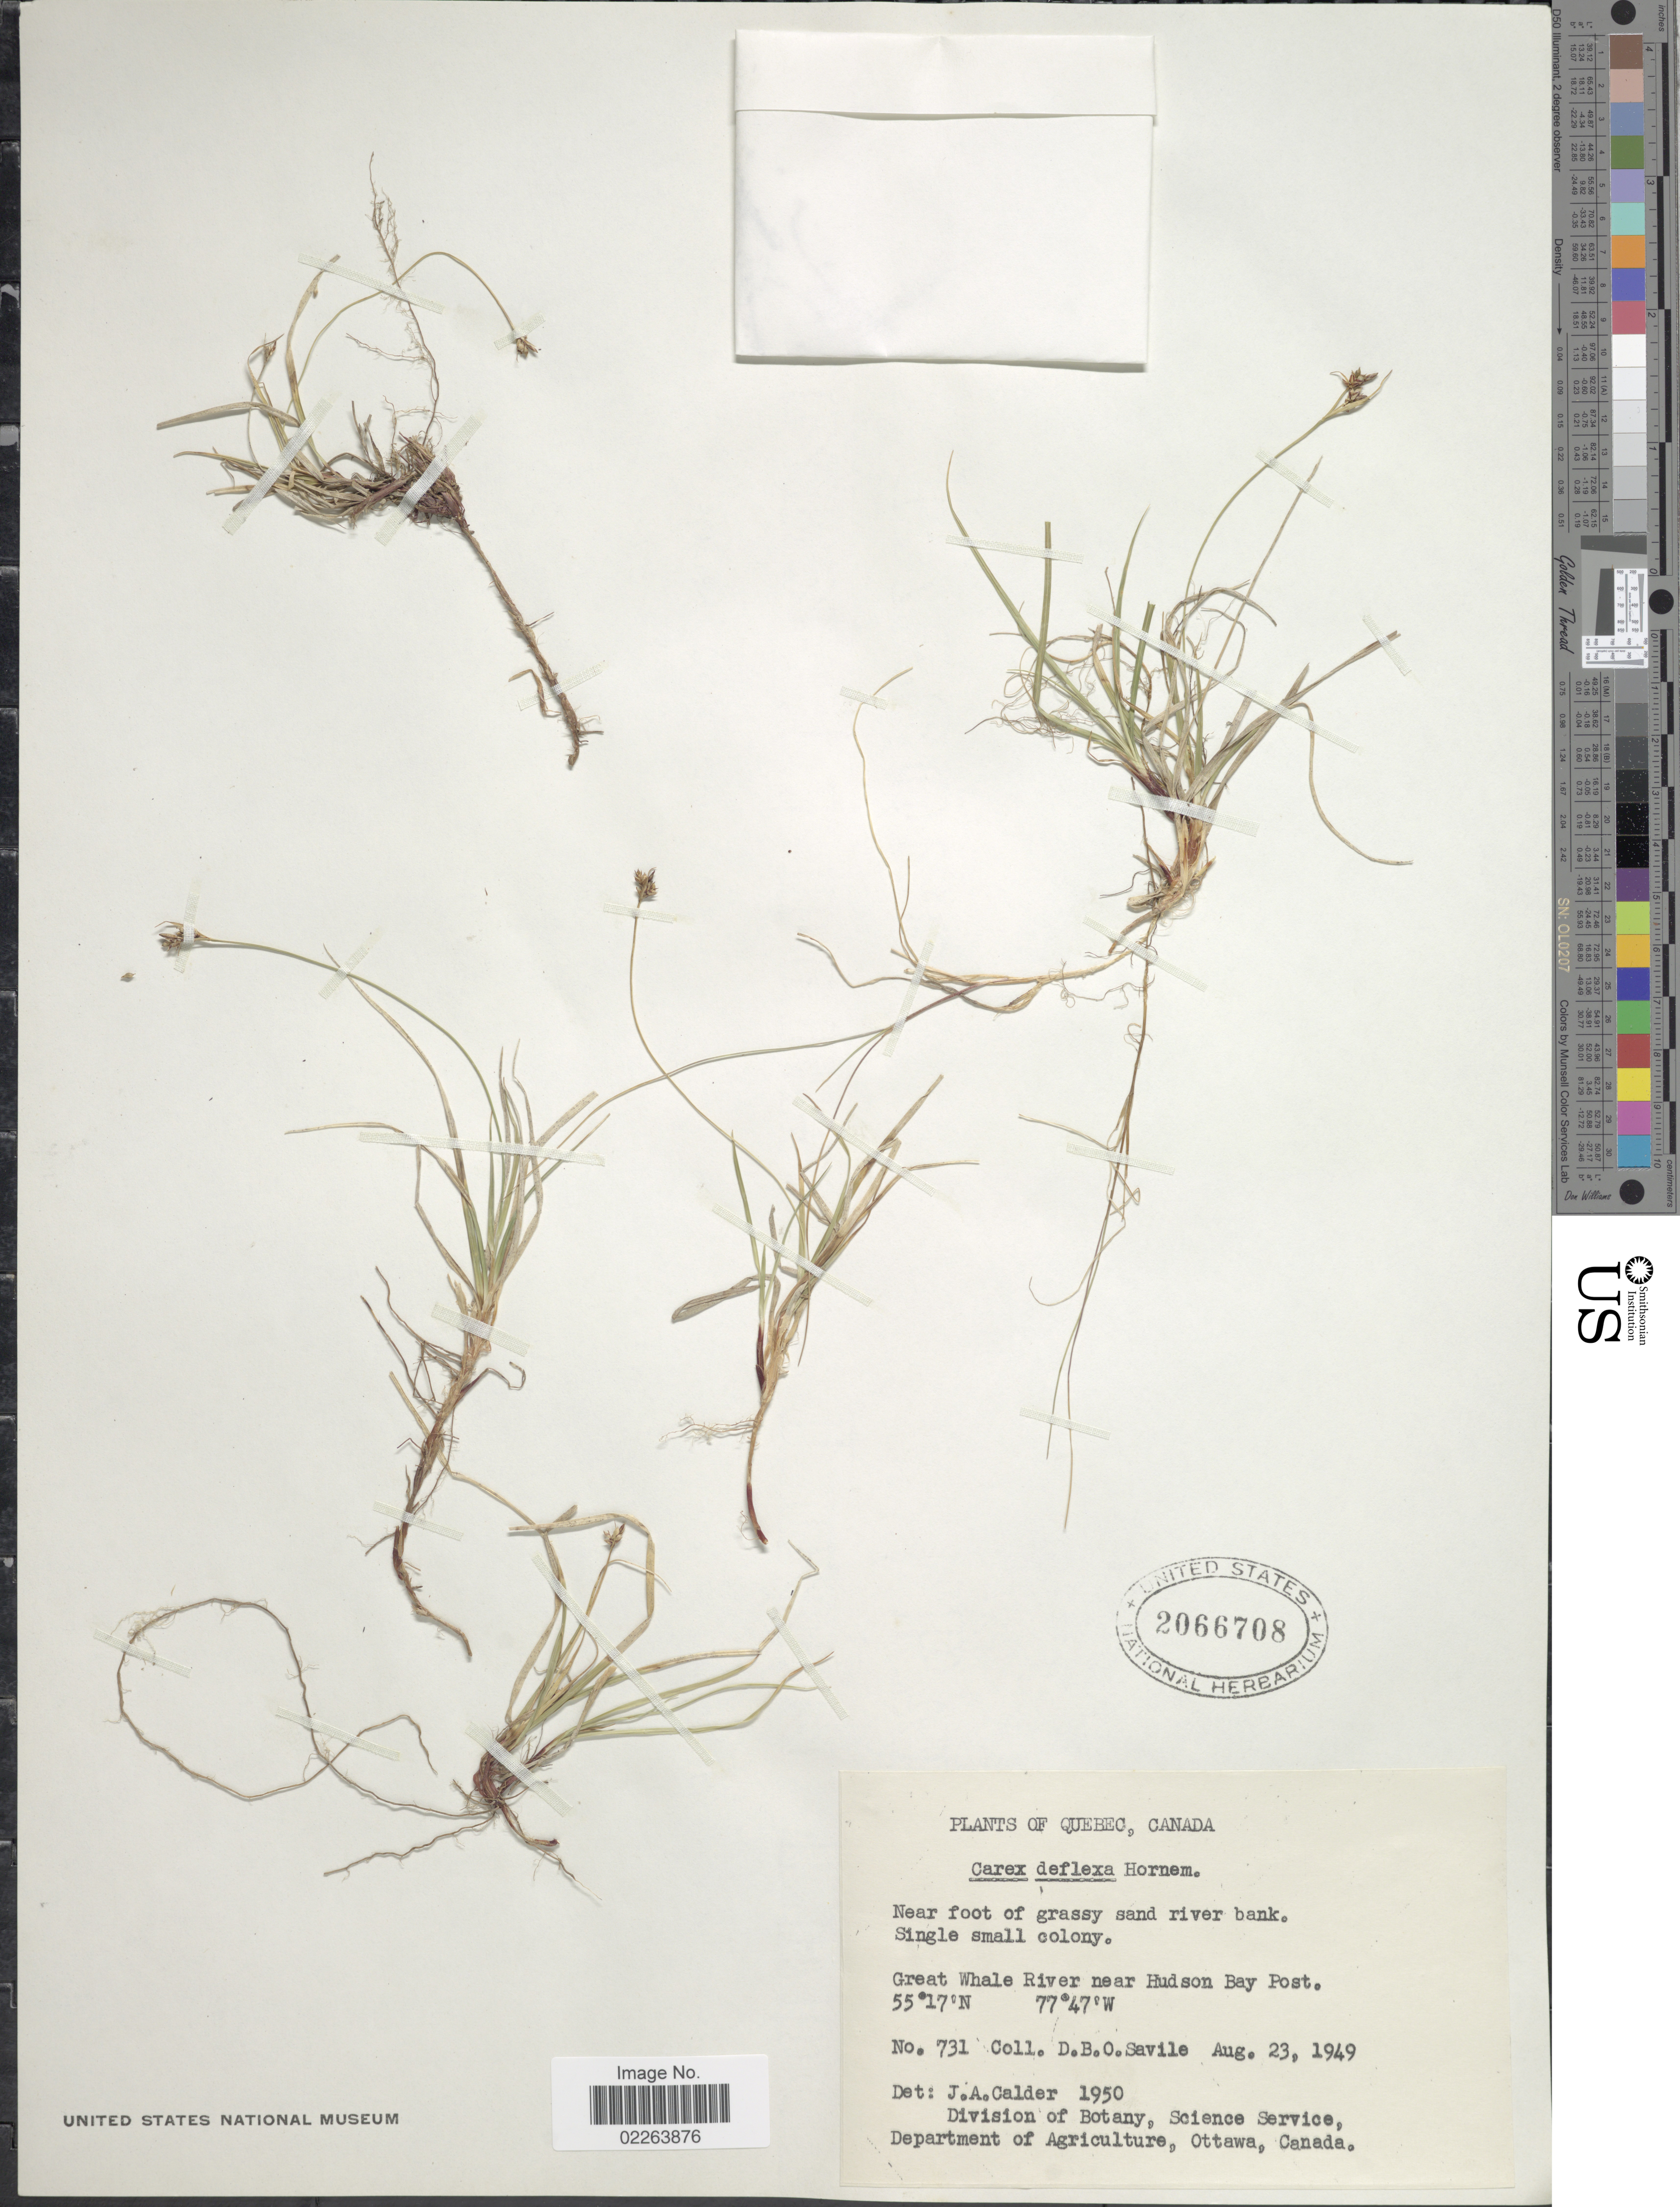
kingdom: Plantae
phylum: Tracheophyta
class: Liliopsida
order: Poales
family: Cyperaceae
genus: Carex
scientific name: Carex deflexa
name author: Hornem.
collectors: D. Savile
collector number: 731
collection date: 1949-08-23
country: Canada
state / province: Quebec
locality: Near foot of grassy sand river bank. Single small colony. Great Whale River near Hudson Bay Post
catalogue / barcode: US 2066708